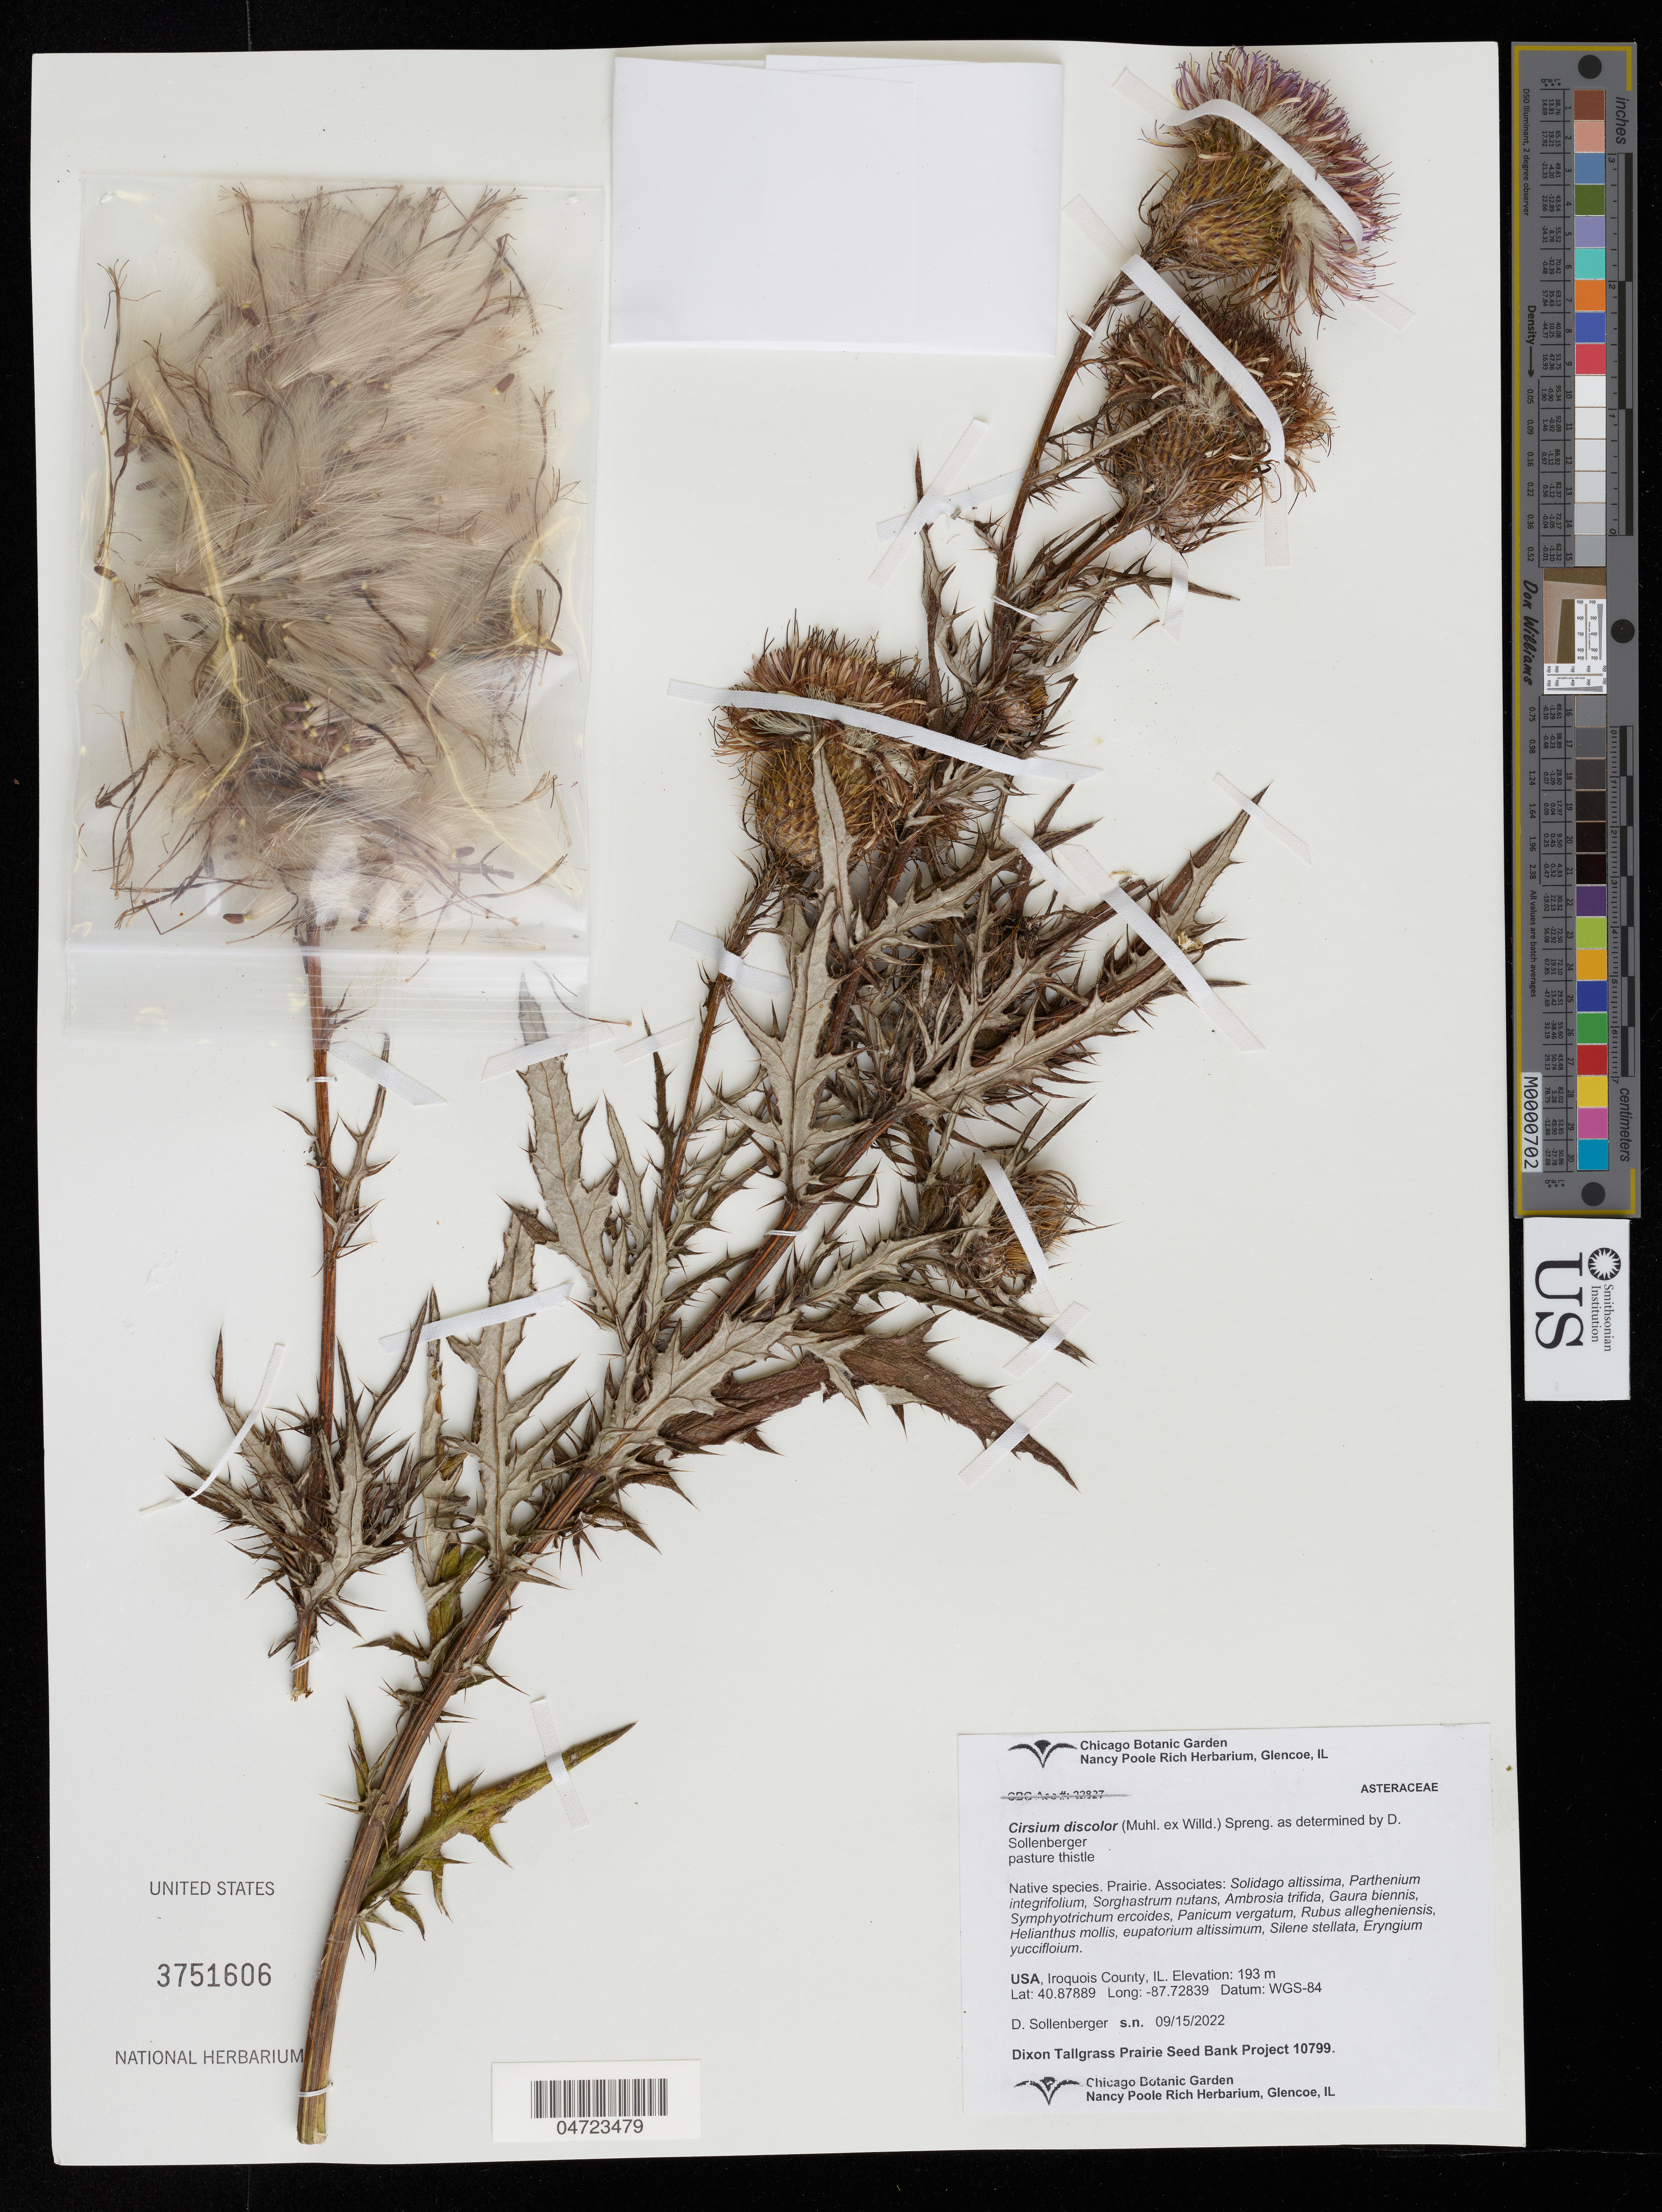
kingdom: Plantae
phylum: Tracheophyta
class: Magnoliopsida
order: Asterales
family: Asteraceae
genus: Cirsium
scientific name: Cirsium discolor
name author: (Muhl. ex Willd.) Spreng.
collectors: D. Sollenberger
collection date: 2022-09-15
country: United States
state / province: Illinois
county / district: Iroquois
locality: Iroquois County.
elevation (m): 193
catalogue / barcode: US 3751606